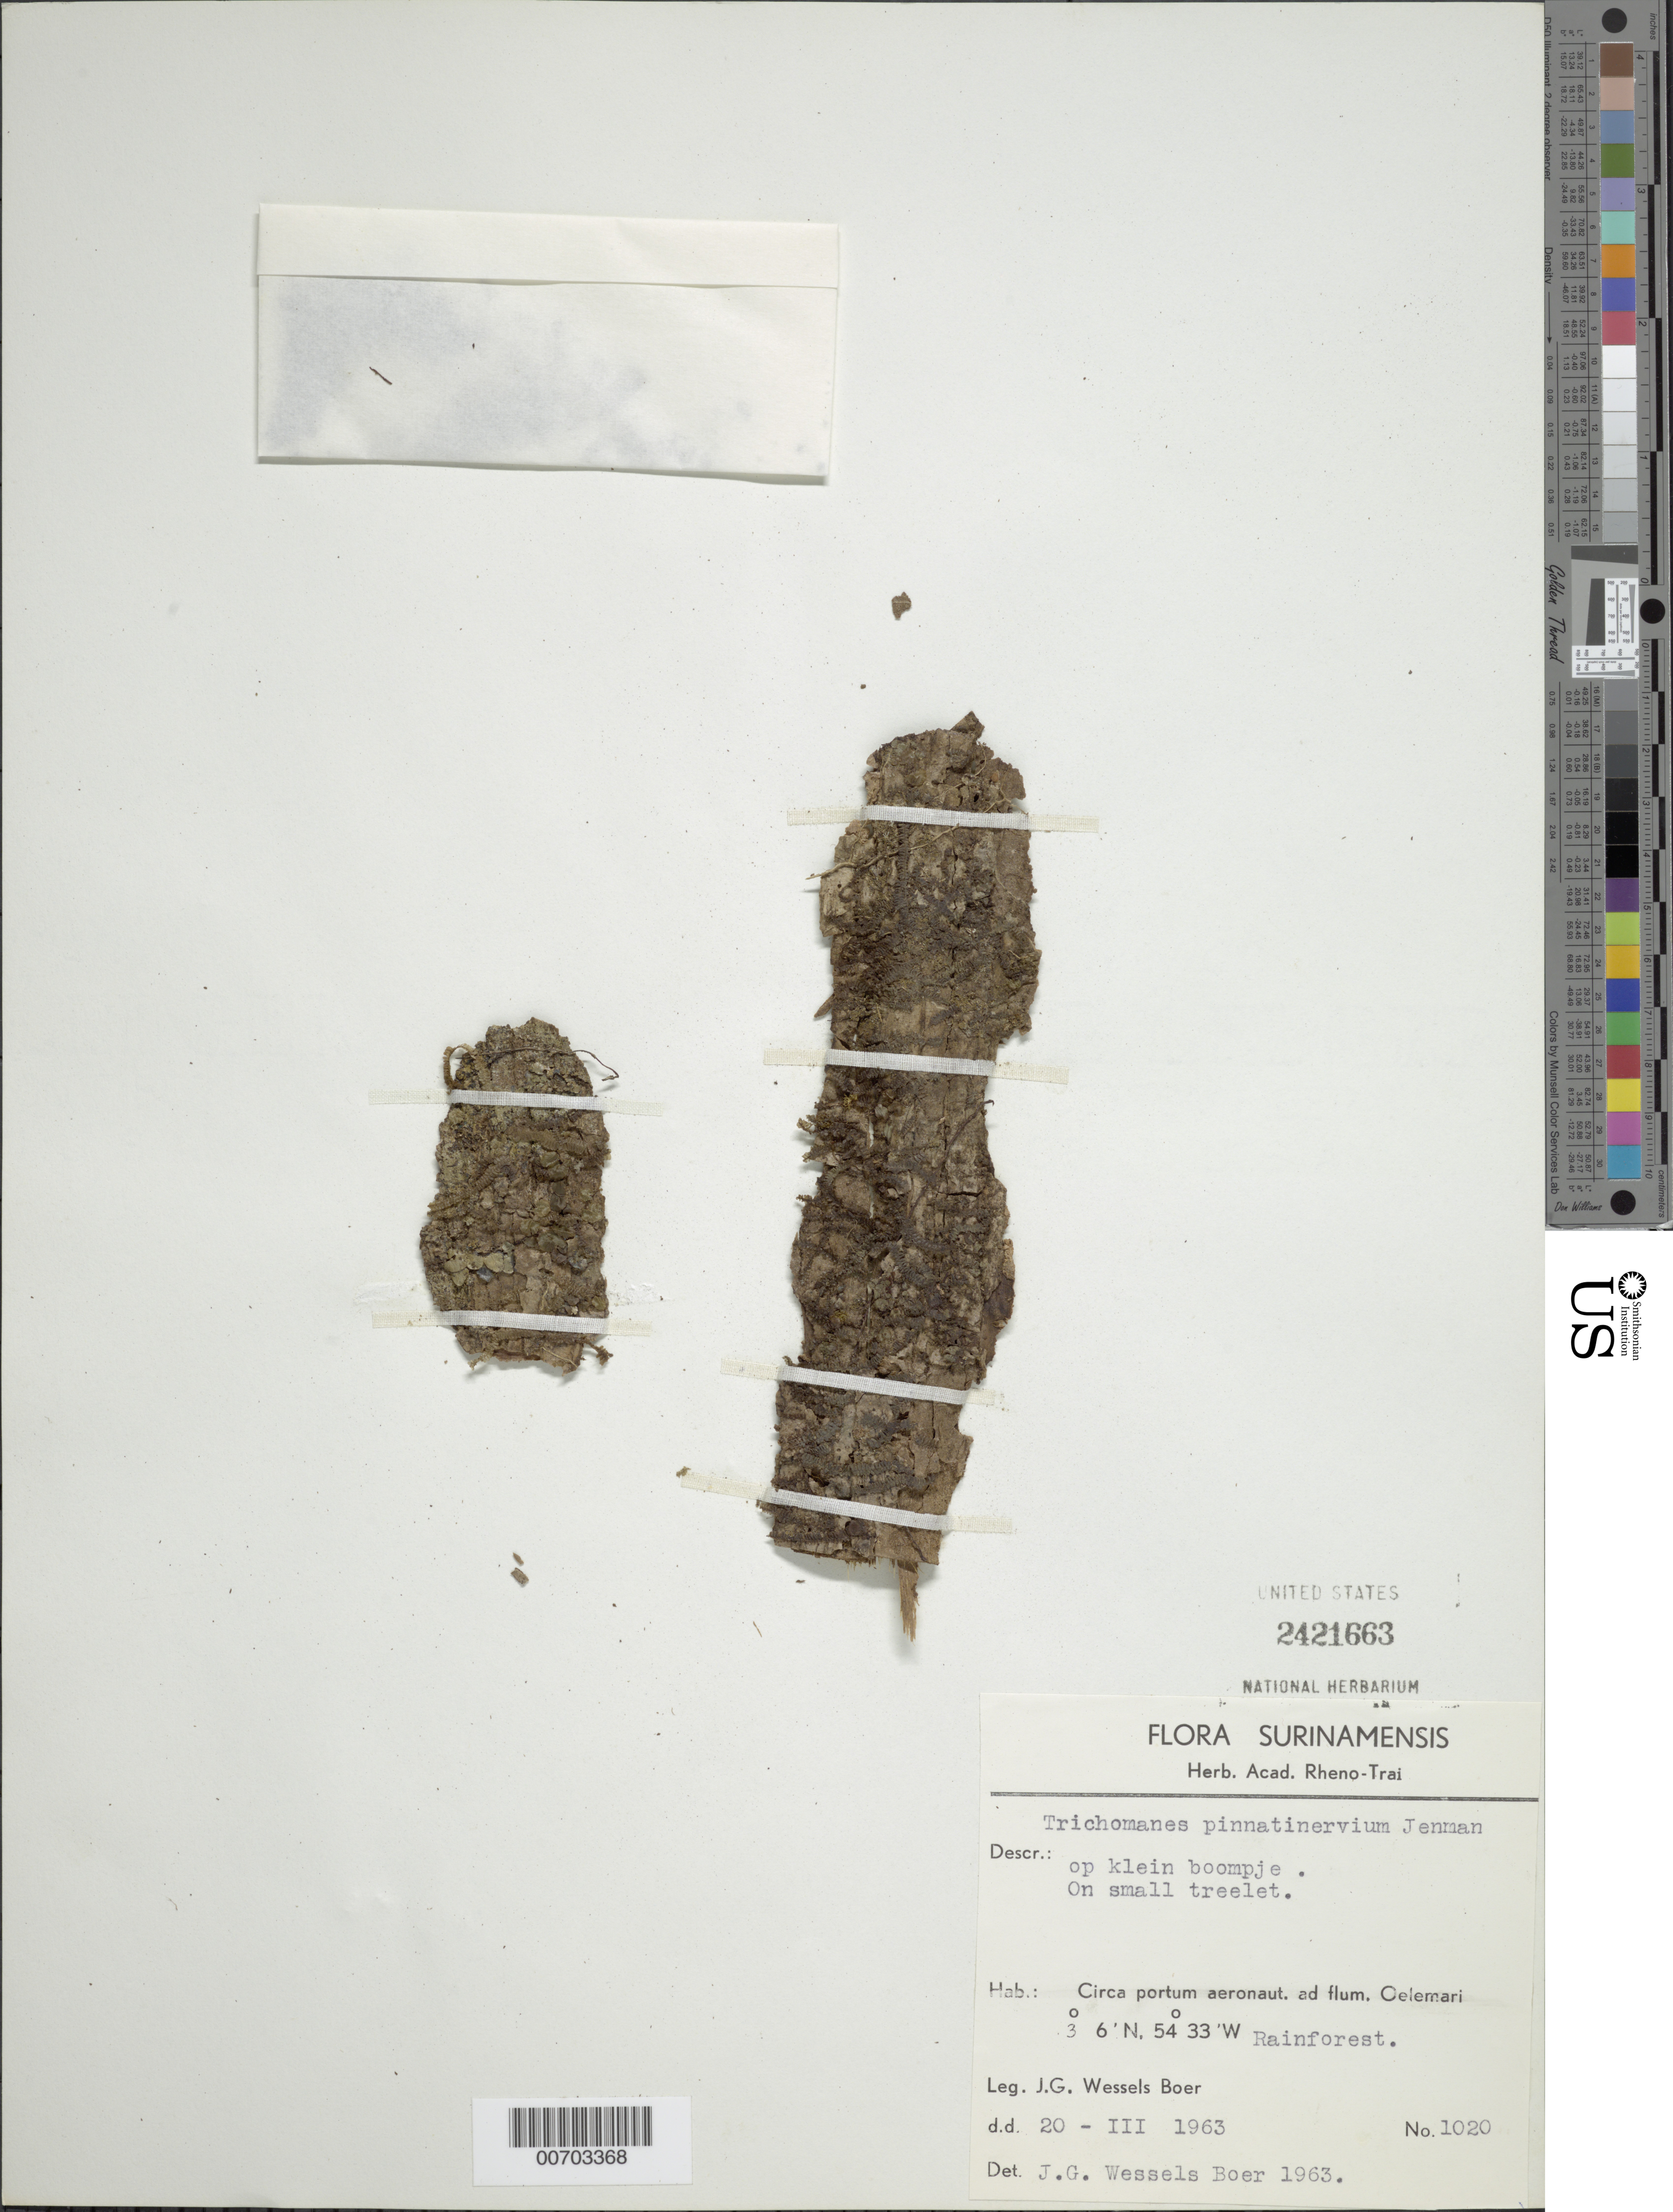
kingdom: Plantae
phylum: Tracheophyta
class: Polypodiopsida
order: Hymenophyllales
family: Hymenophyllaceae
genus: Didymoglossum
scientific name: Didymoglossum pinnatinervium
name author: (Jenman) Pic. Serm.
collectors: J. G. Wessels Boer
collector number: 1020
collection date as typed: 20-Mar-63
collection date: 1963-03-20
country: Suriname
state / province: Sipaliwini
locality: Oelemari R., between river and airstrip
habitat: Rainforest, on small treelet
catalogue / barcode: US 2421663